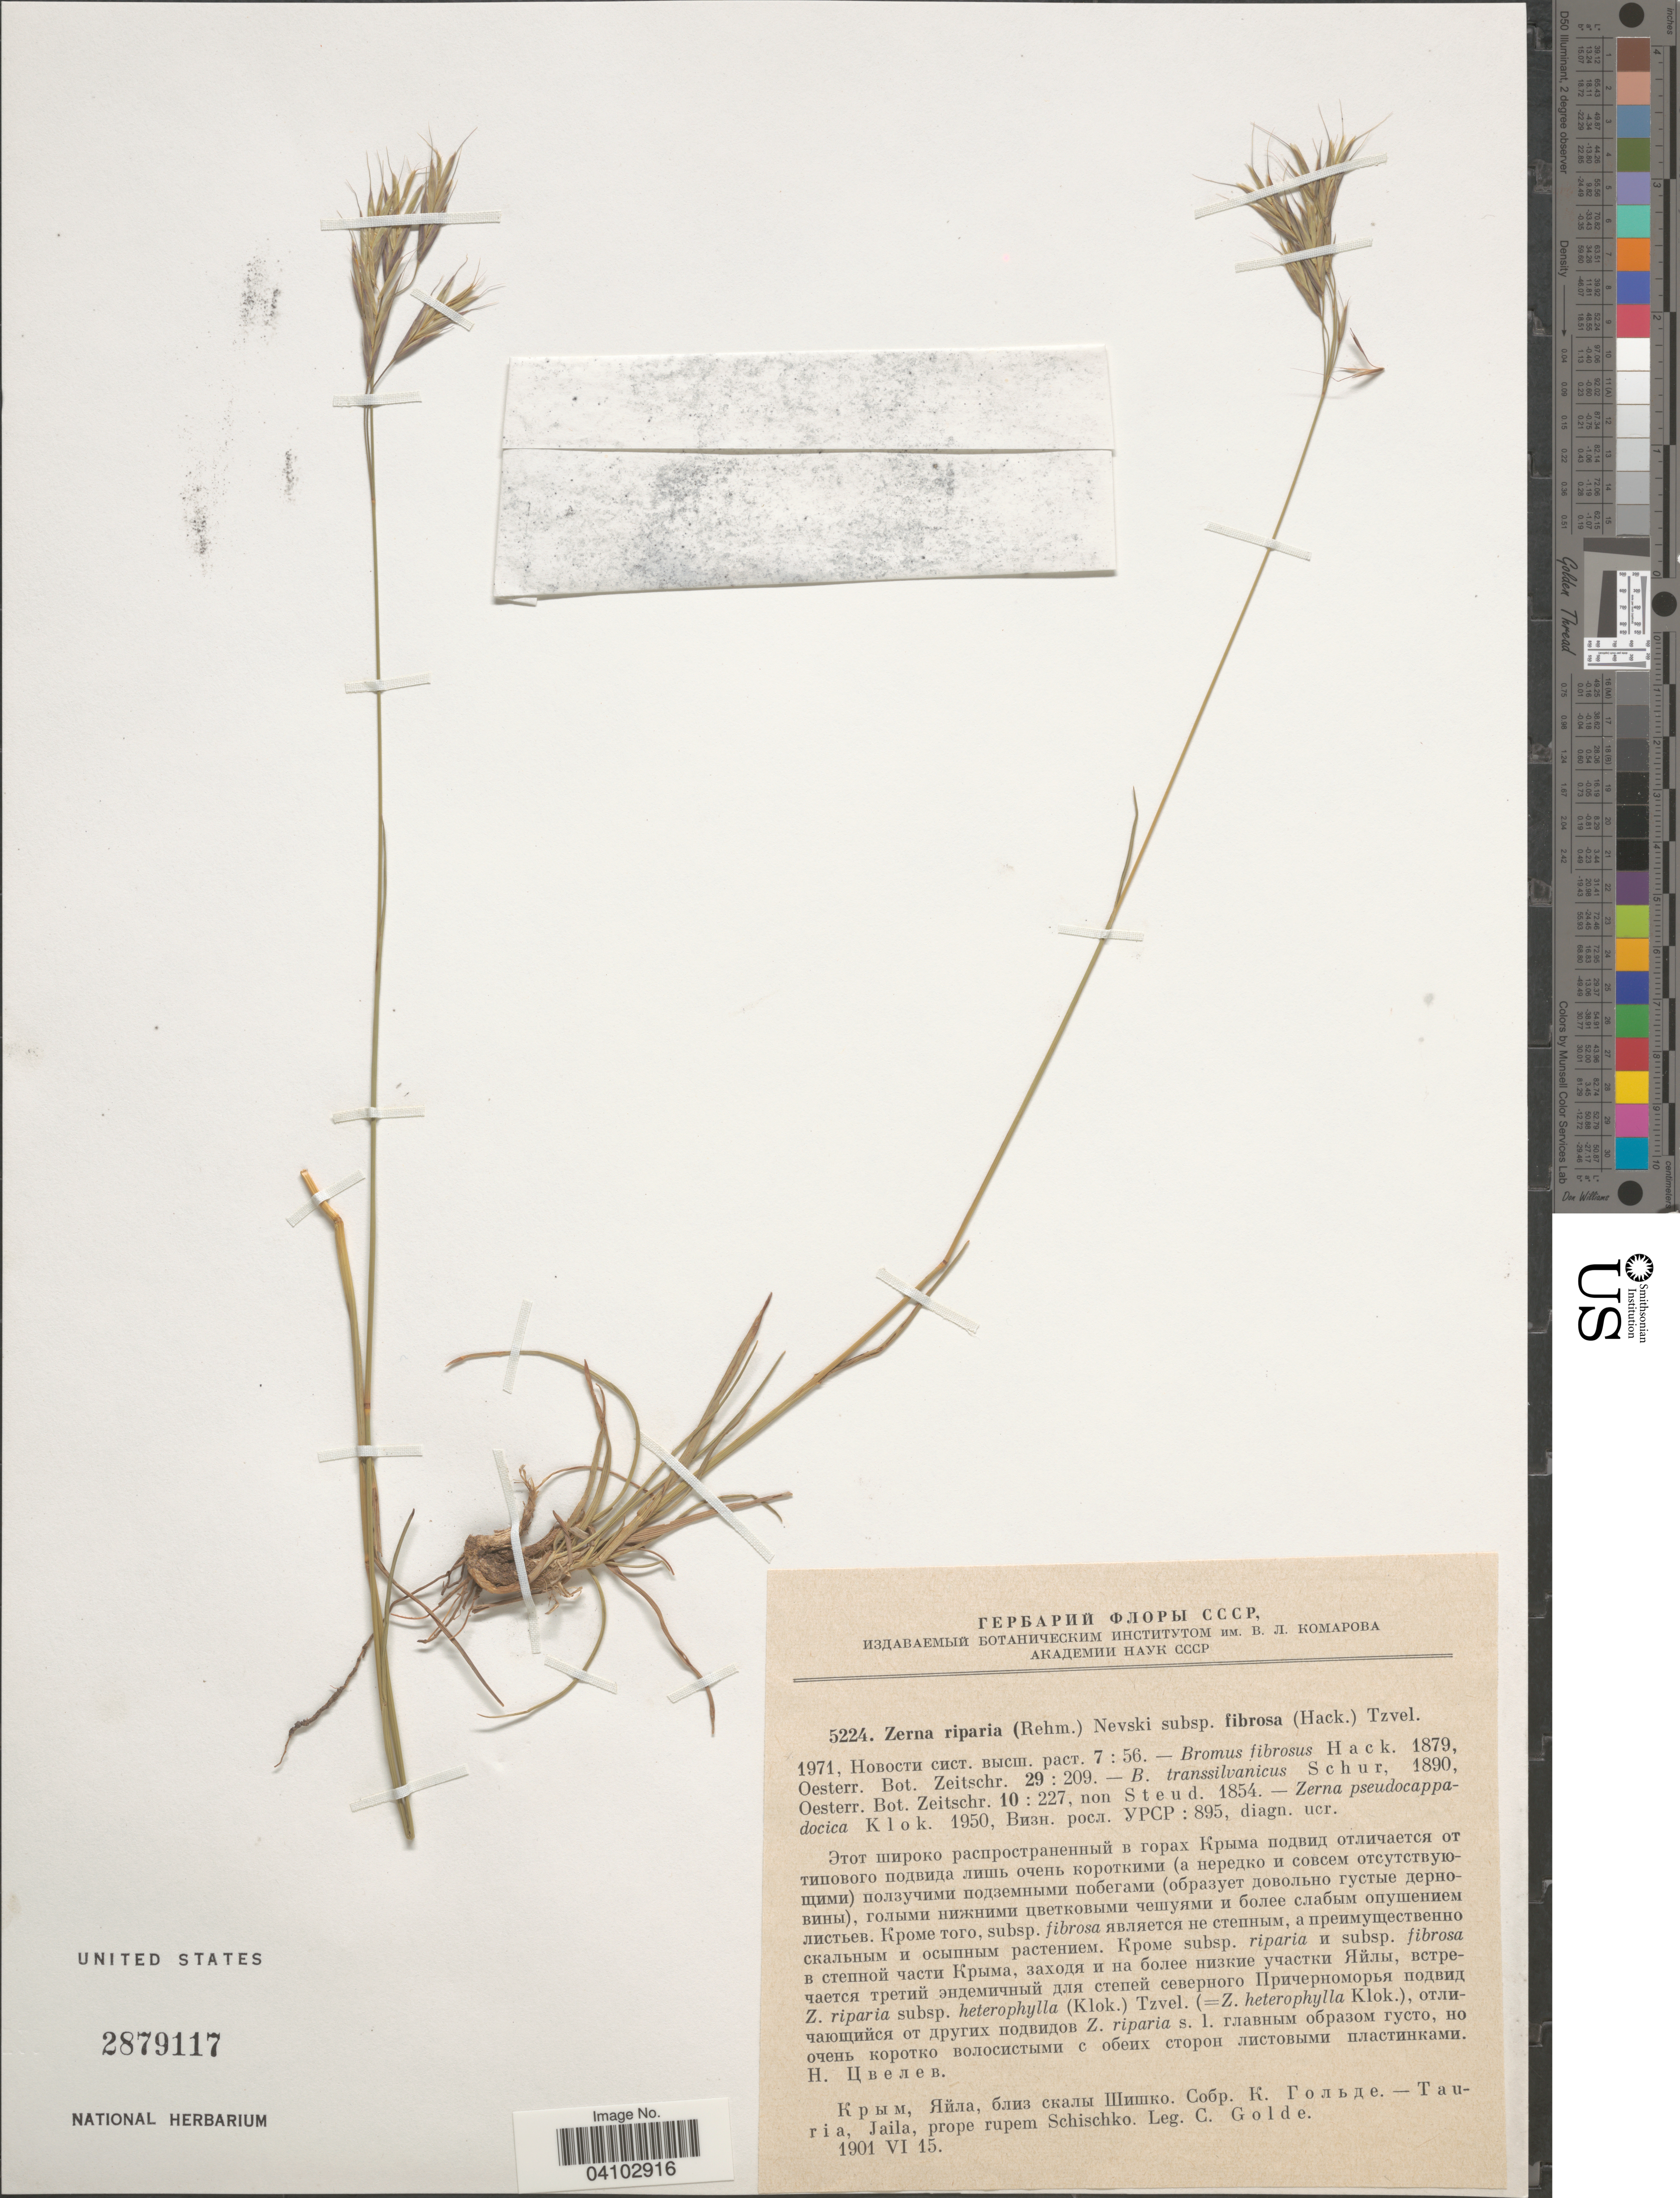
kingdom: Plantae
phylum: Tracheophyta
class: Liliopsida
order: Poales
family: Poaceae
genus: Bromus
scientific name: Bromus riparius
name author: Rehmann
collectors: C. Golde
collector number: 5224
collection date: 1901-06-15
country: Ukraine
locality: Tauria, Jaila, prope rupem Schischko.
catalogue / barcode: US 2879117